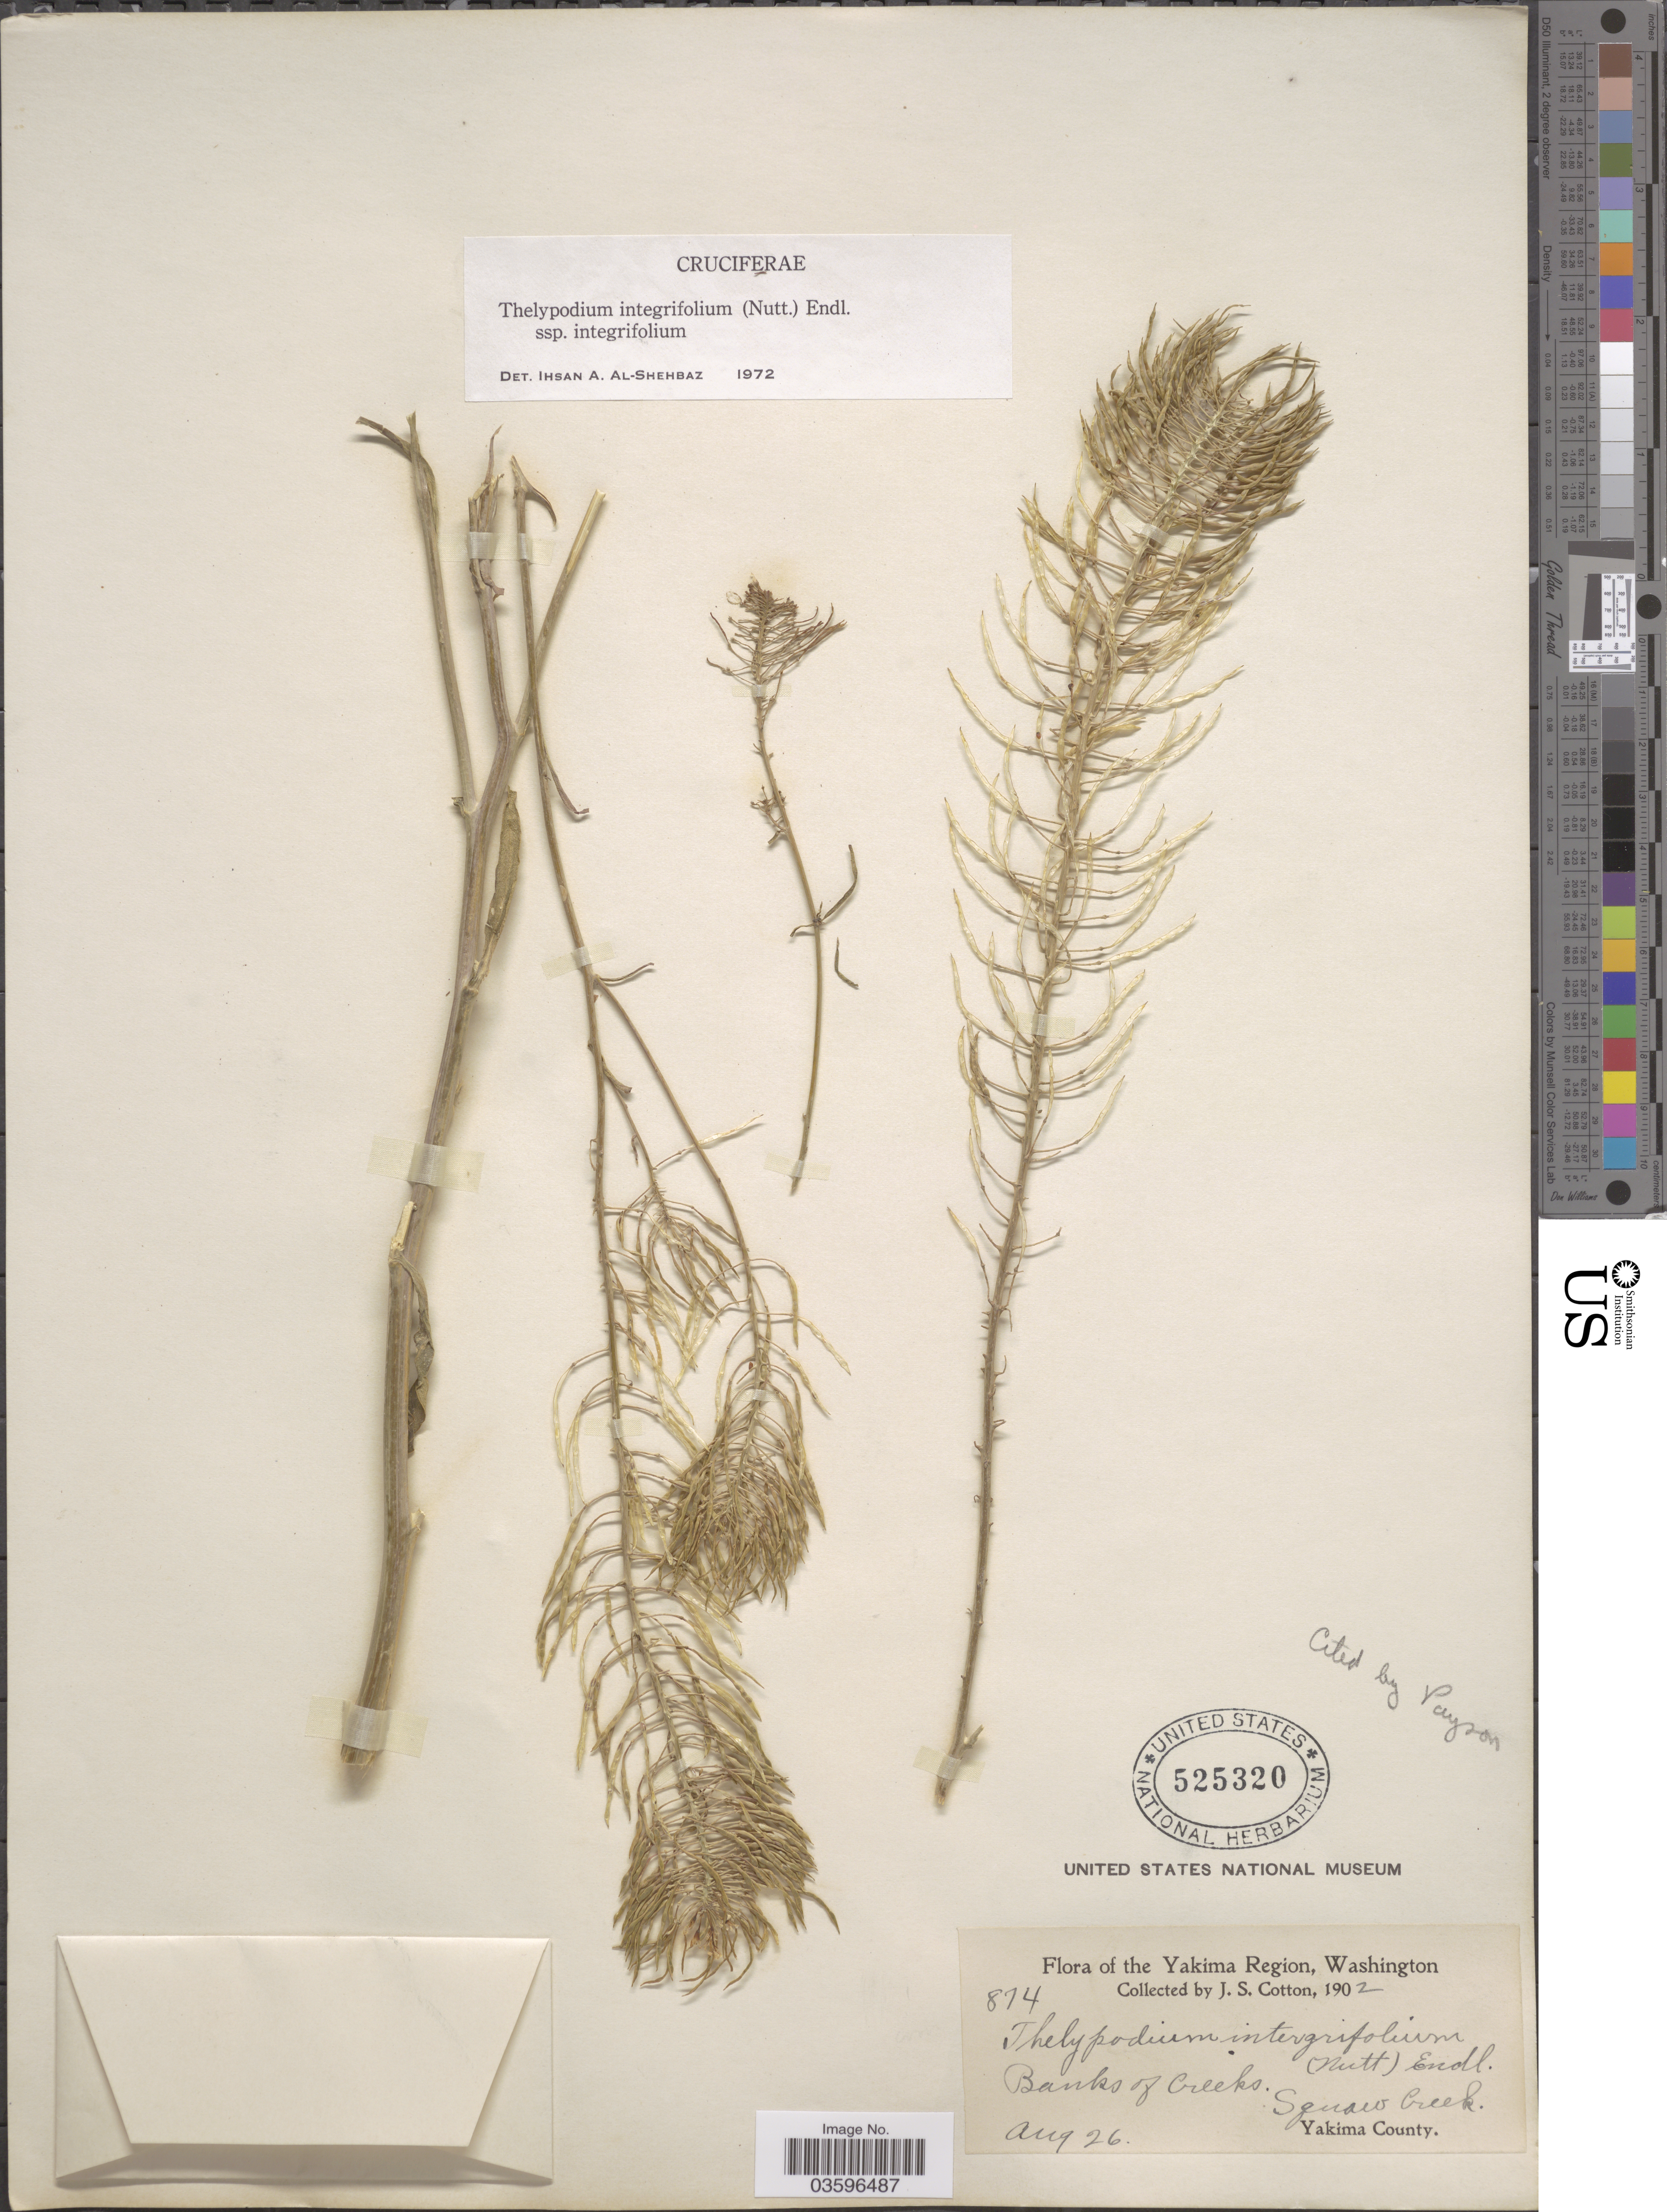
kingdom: Plantae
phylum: Tracheophyta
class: Magnoliopsida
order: Brassicales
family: Brassicaceae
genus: Thelypodium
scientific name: Thelypodium integrifolium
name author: (Nutt.) Endl.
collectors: J. S. Cotton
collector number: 874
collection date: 1902-08-26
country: United States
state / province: Washington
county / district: Yakima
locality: The Yakima Region. Banks of Creeks. Squaw Creek. Yakima County.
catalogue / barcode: US 525320